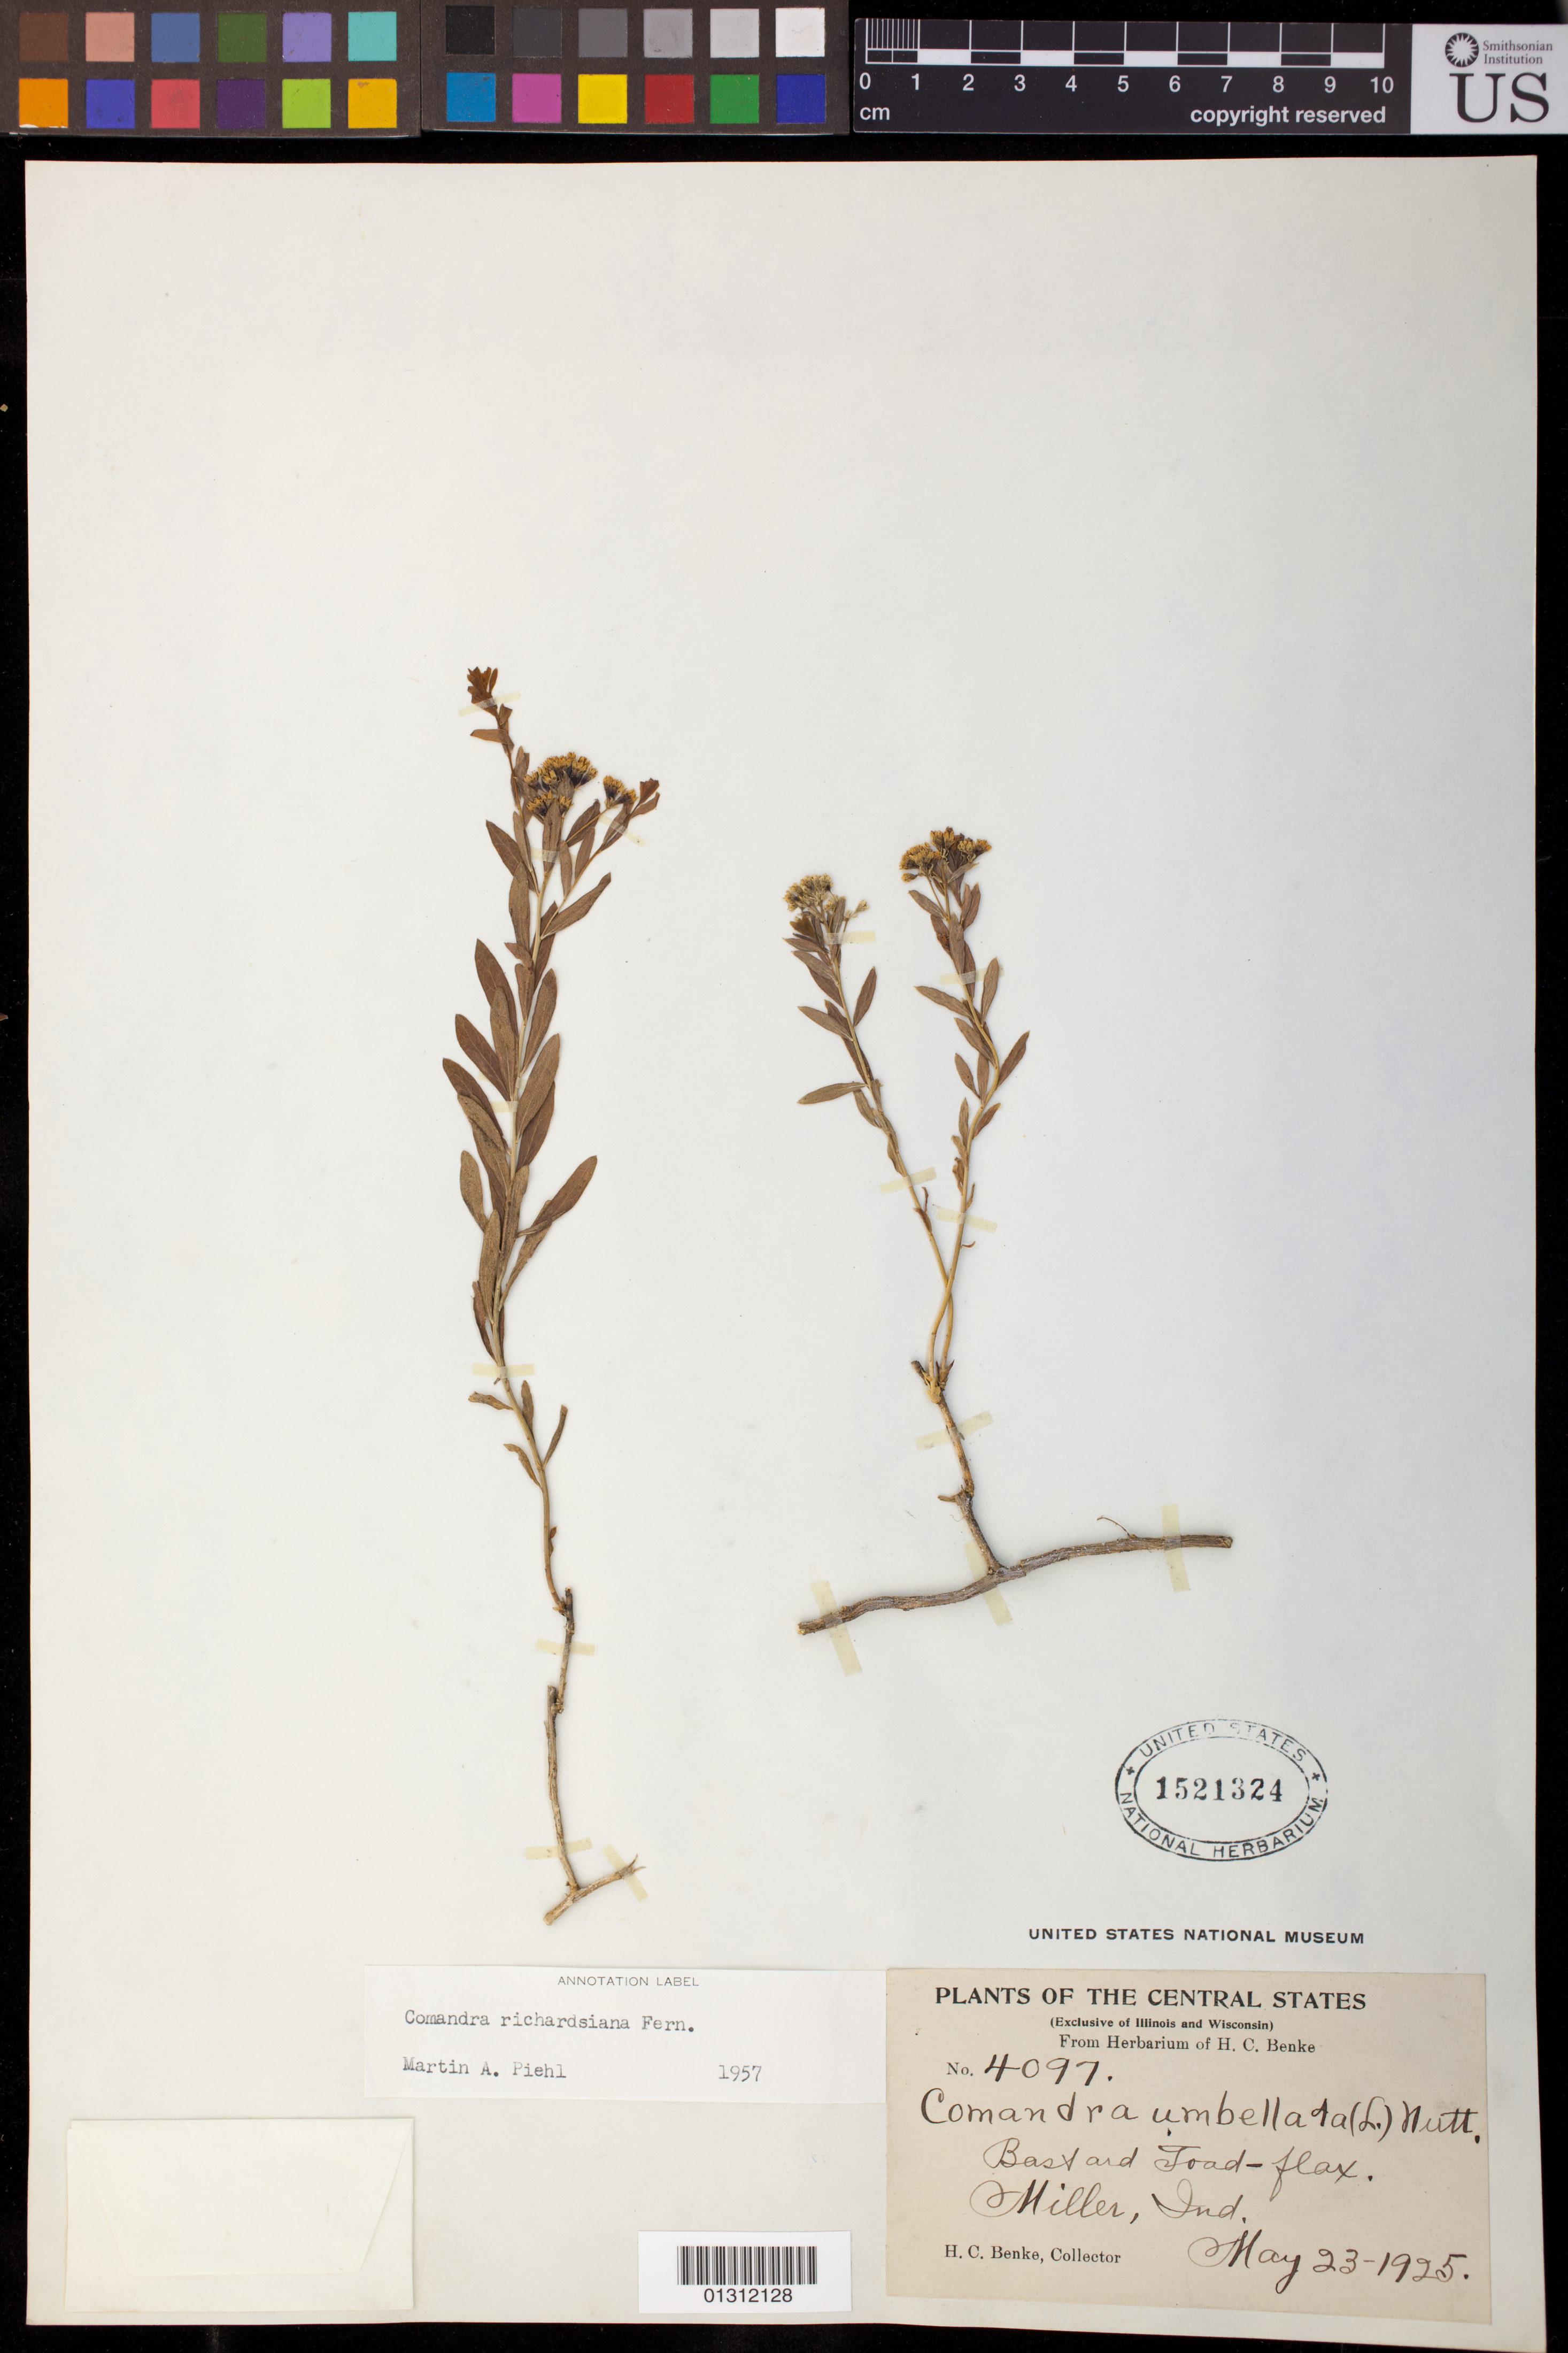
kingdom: Plantae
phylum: Tracheophyta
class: Magnoliopsida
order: Santalales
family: Comandraceae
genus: Comandra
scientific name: Comandra richardsiana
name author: Fernald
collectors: H. Benke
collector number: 4097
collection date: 1925-05-23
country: United States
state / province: Indiana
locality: Miller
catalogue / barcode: US 1521324